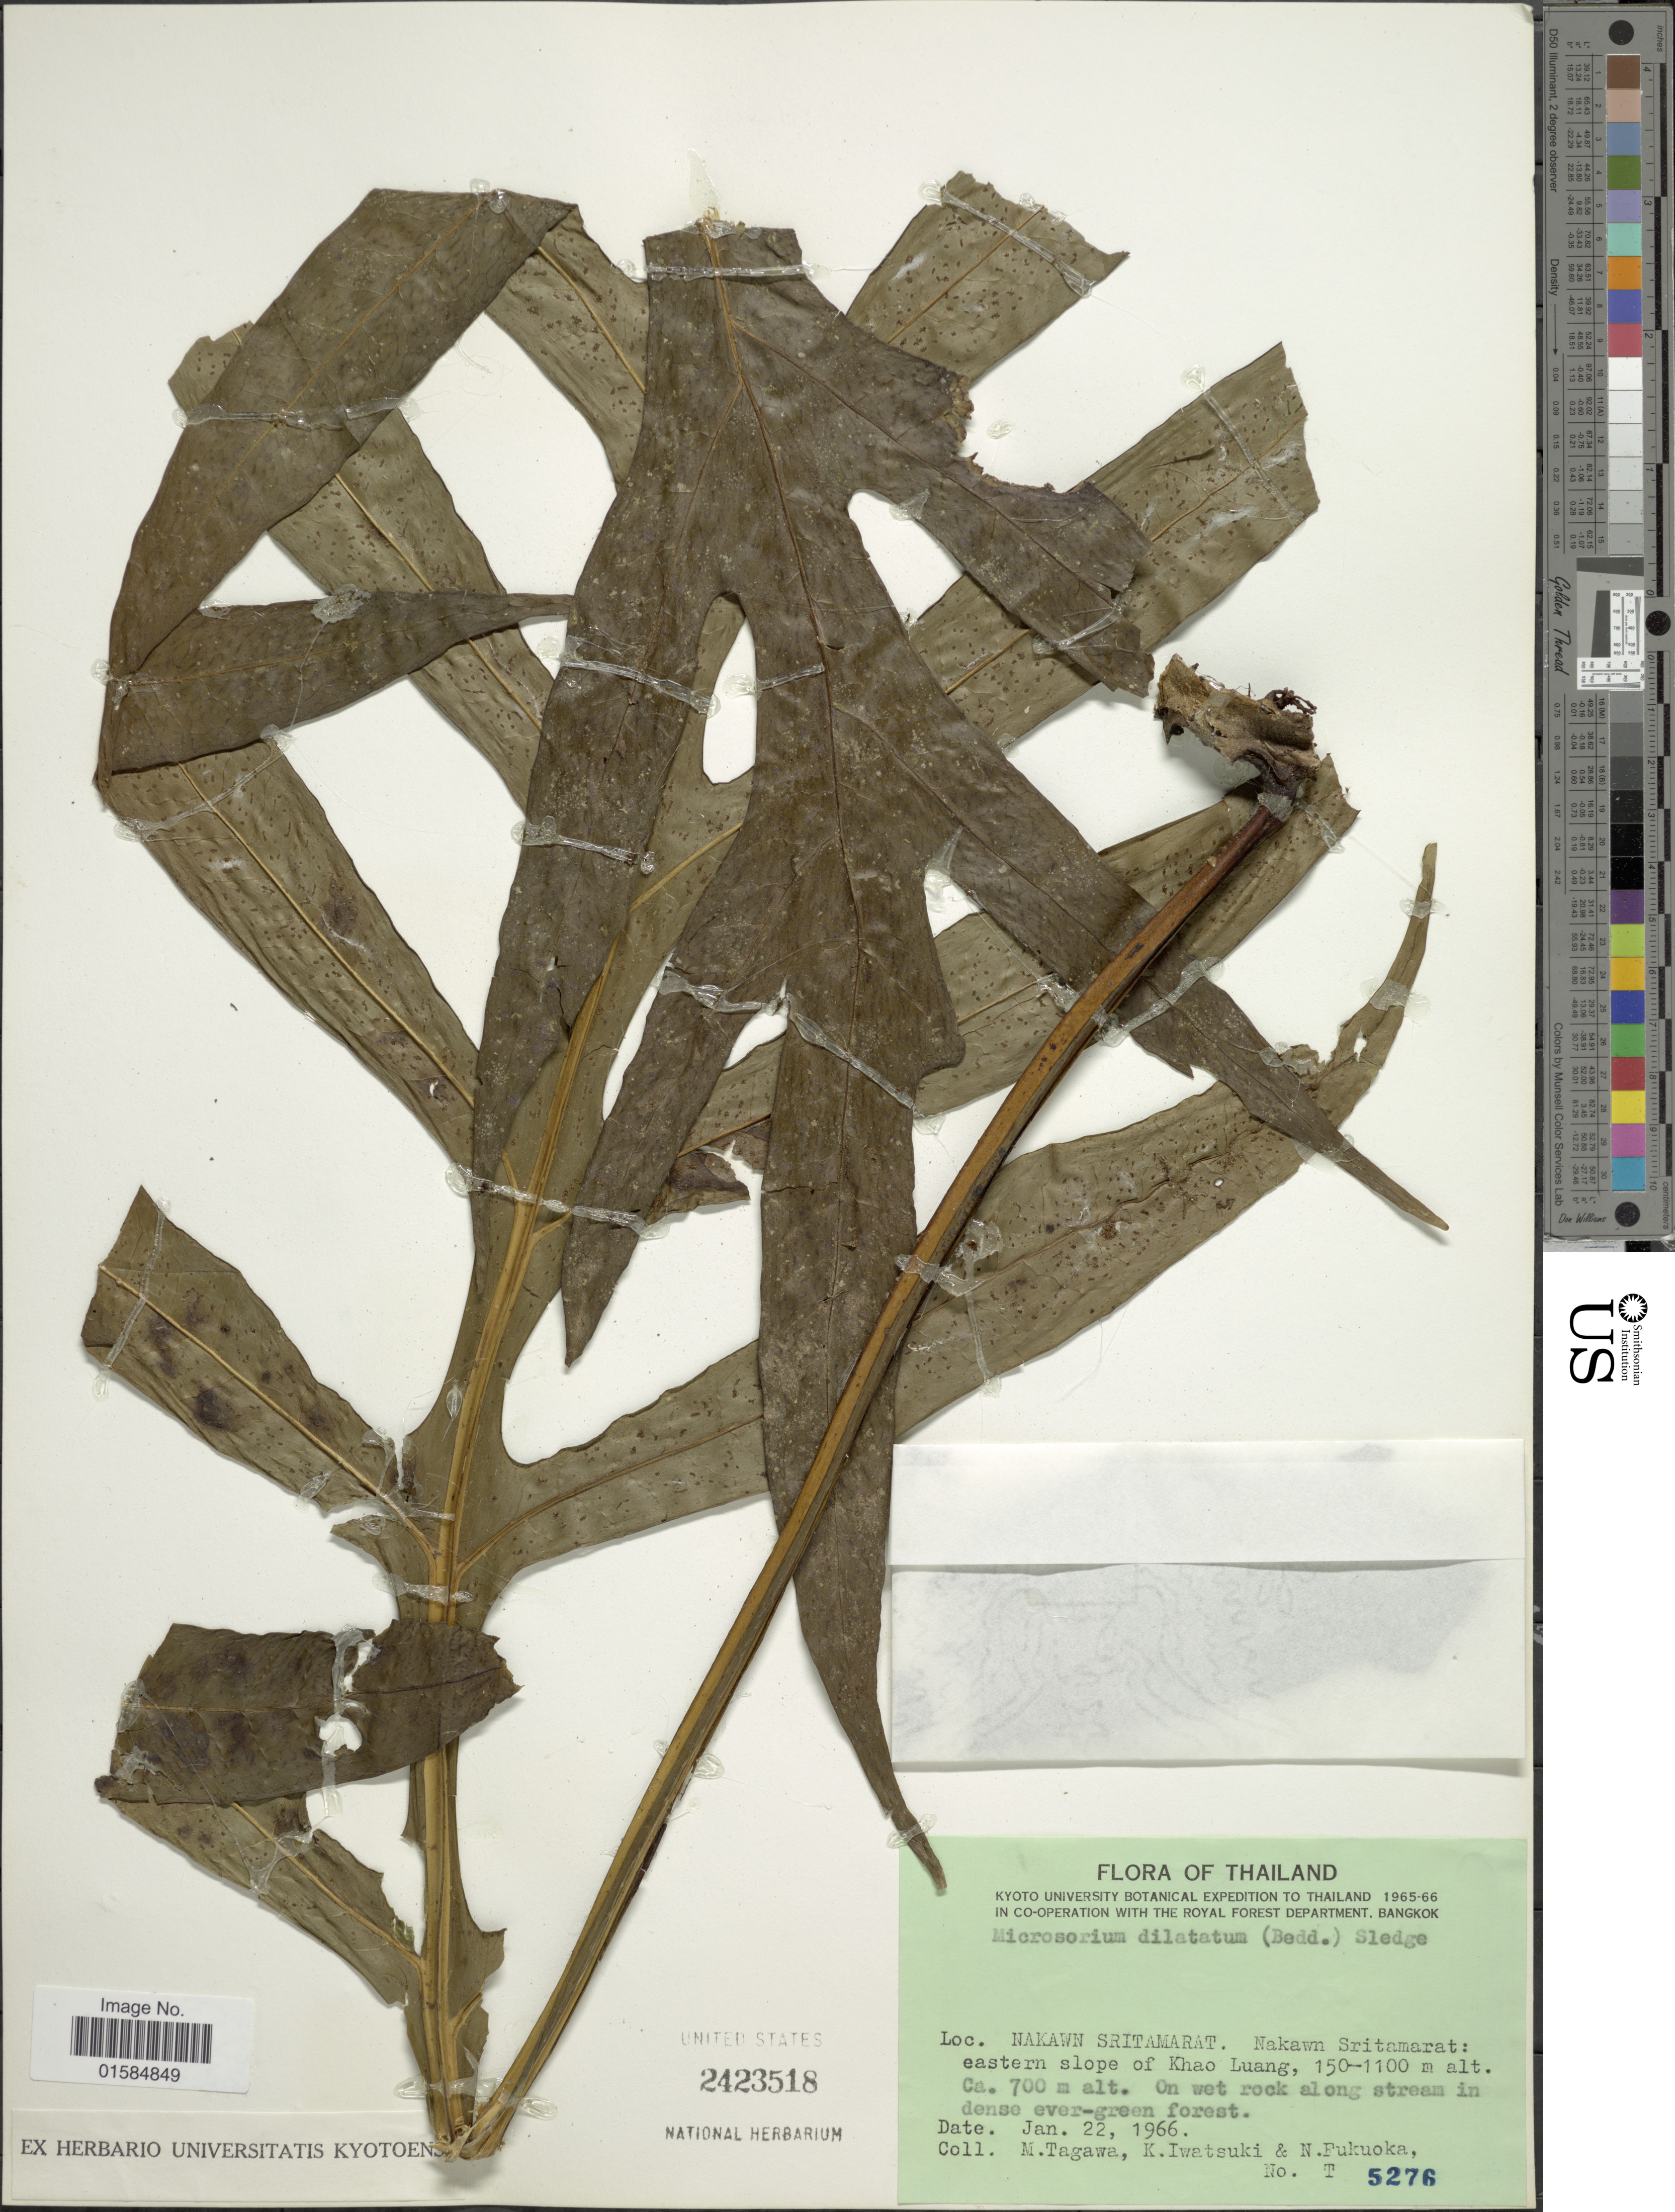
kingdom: Plantae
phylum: Tracheophyta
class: Polypodiopsida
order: Polypodiales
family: Polypodiaceae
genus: Microsorum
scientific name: Microsorum insigne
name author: (Blume) Copel.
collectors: M. Tagawa, K. Iwatsuki & N. Fukuoka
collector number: T 5276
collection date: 1966-01-22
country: Thailand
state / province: Nakhon Si Thammarat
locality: Nakawn Sritamarat. Nakawn Sritamarat: eastern slope of Khao Luang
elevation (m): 150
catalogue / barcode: US 2423518